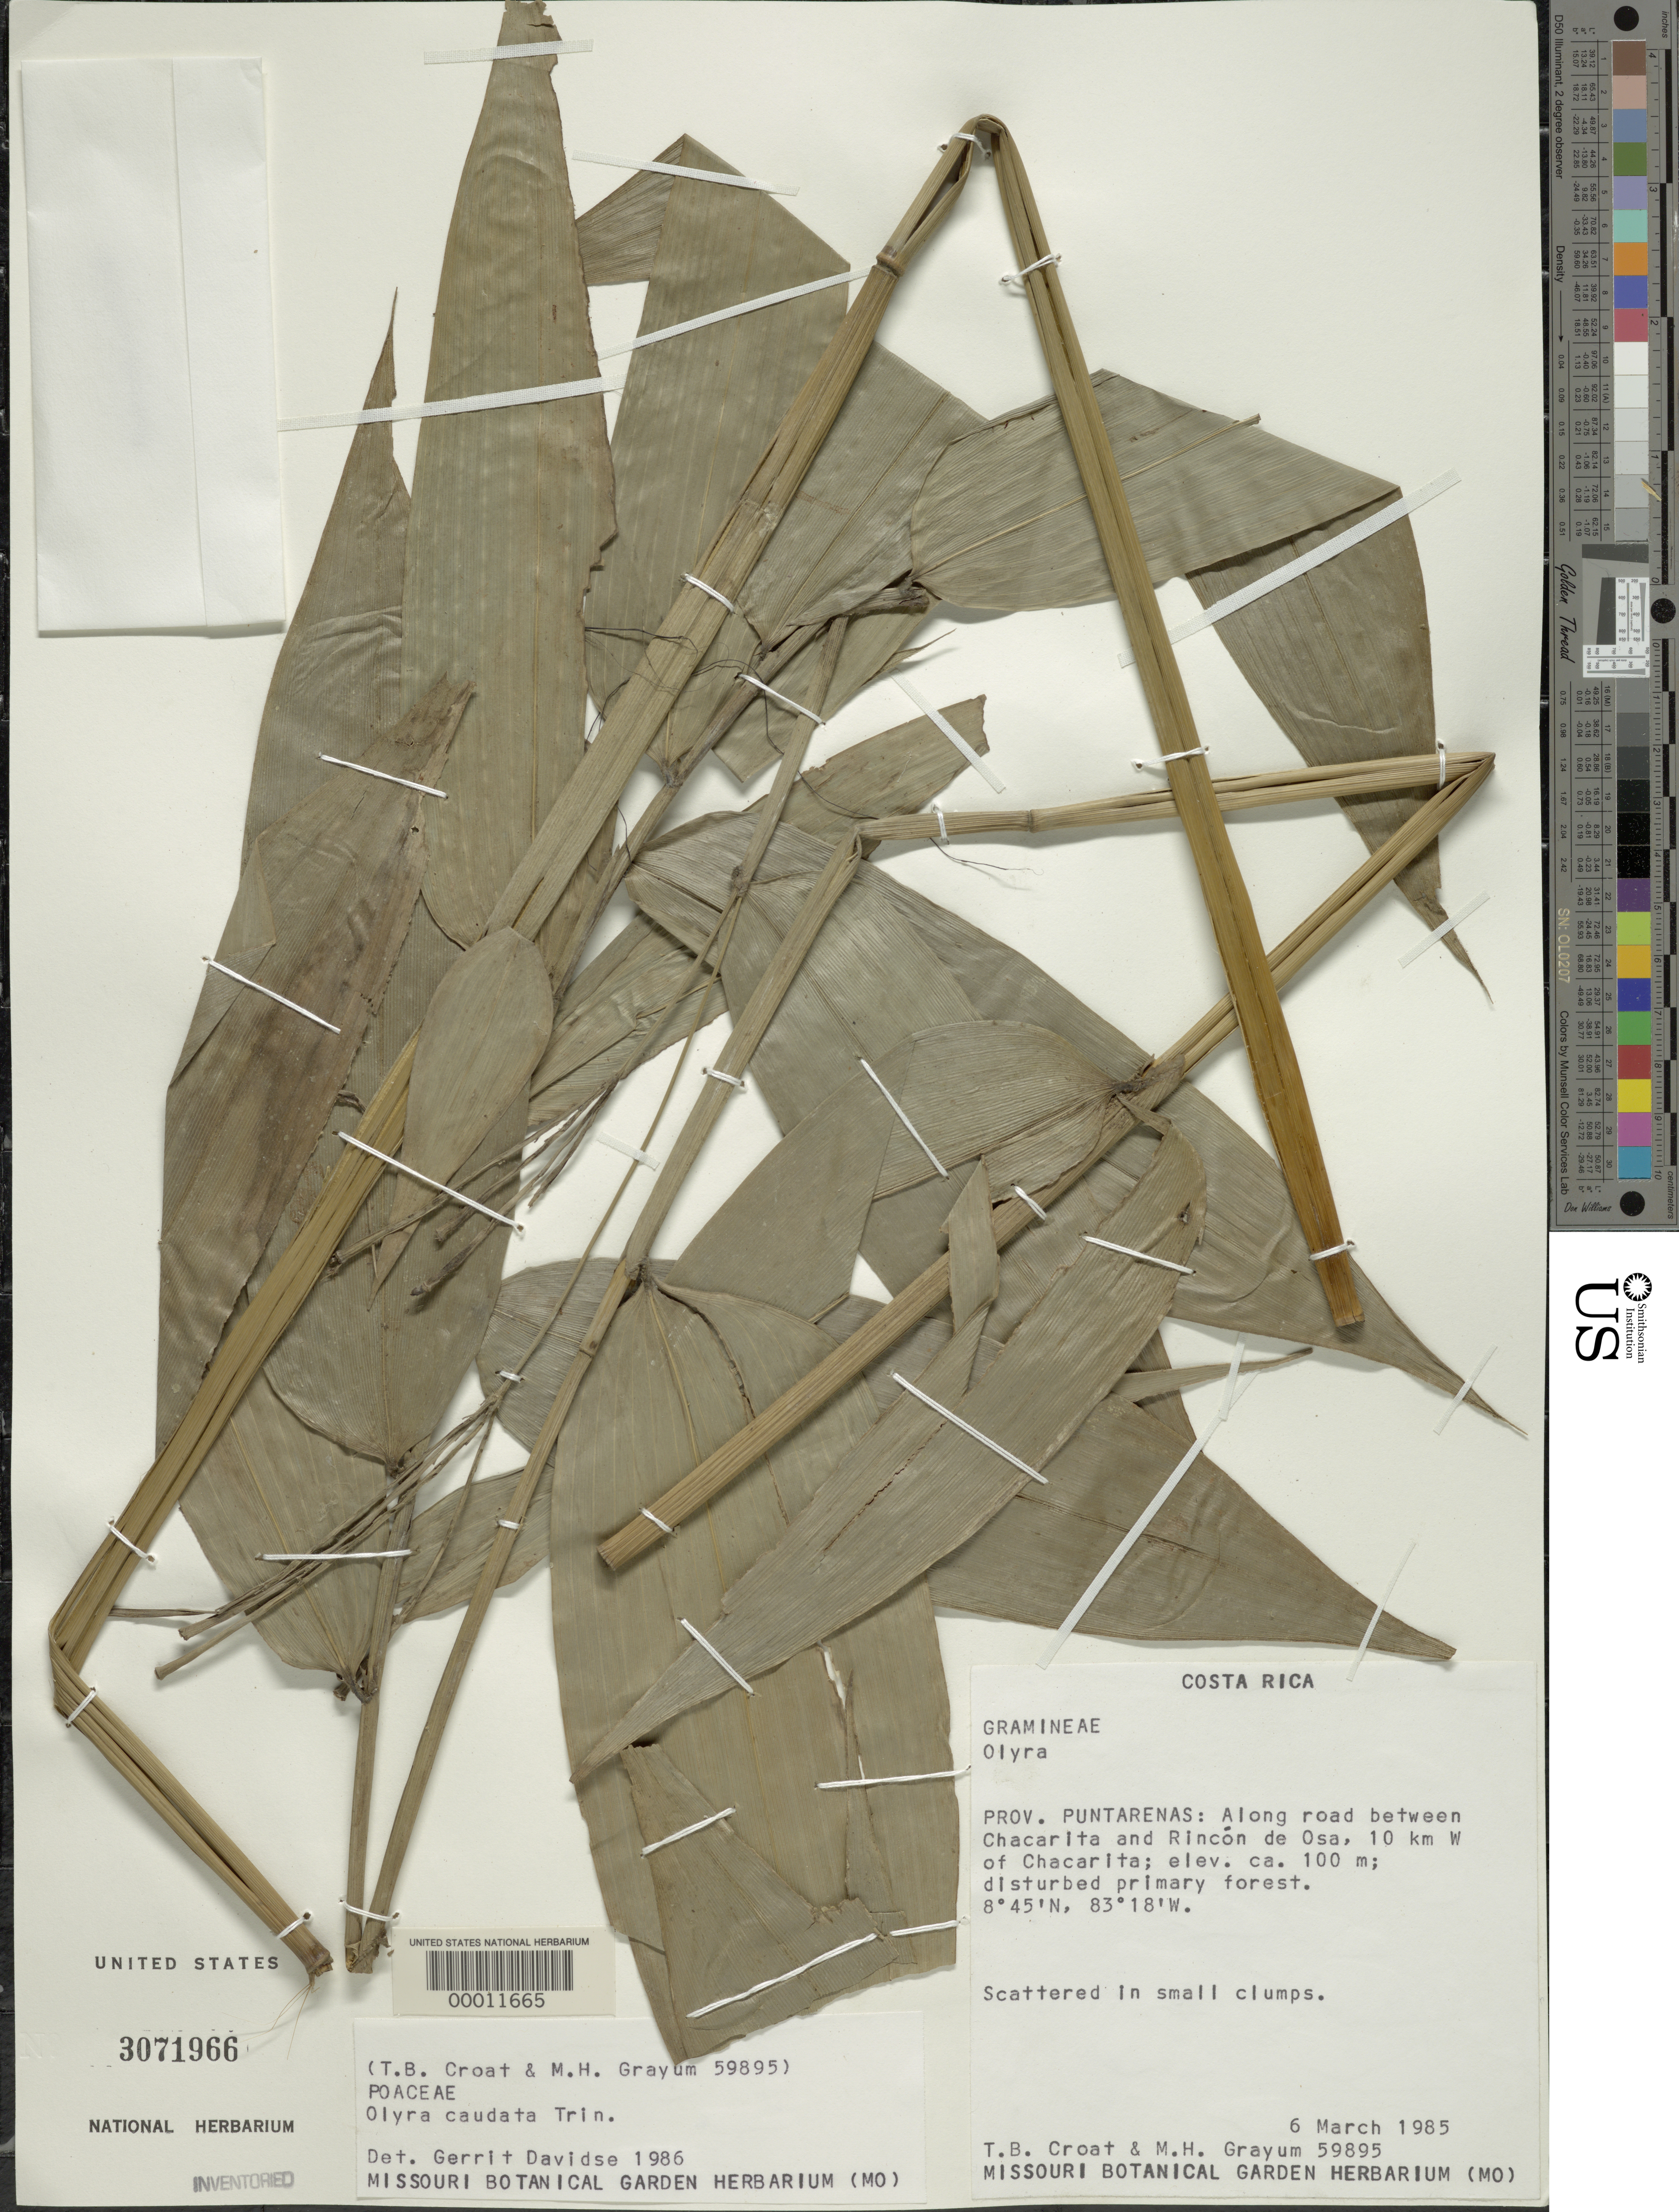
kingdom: Plantae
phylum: Tracheophyta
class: Liliopsida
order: Poales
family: Poaceae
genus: Olyra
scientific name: Olyra caudata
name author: Trin.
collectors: T. B. Croat & M. H. Grayum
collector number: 59895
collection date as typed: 06 Mar 1985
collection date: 1985-03-06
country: Costa Rica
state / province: Puntarenas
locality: Chacarita/rincon de osa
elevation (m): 100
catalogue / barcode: US 3071966